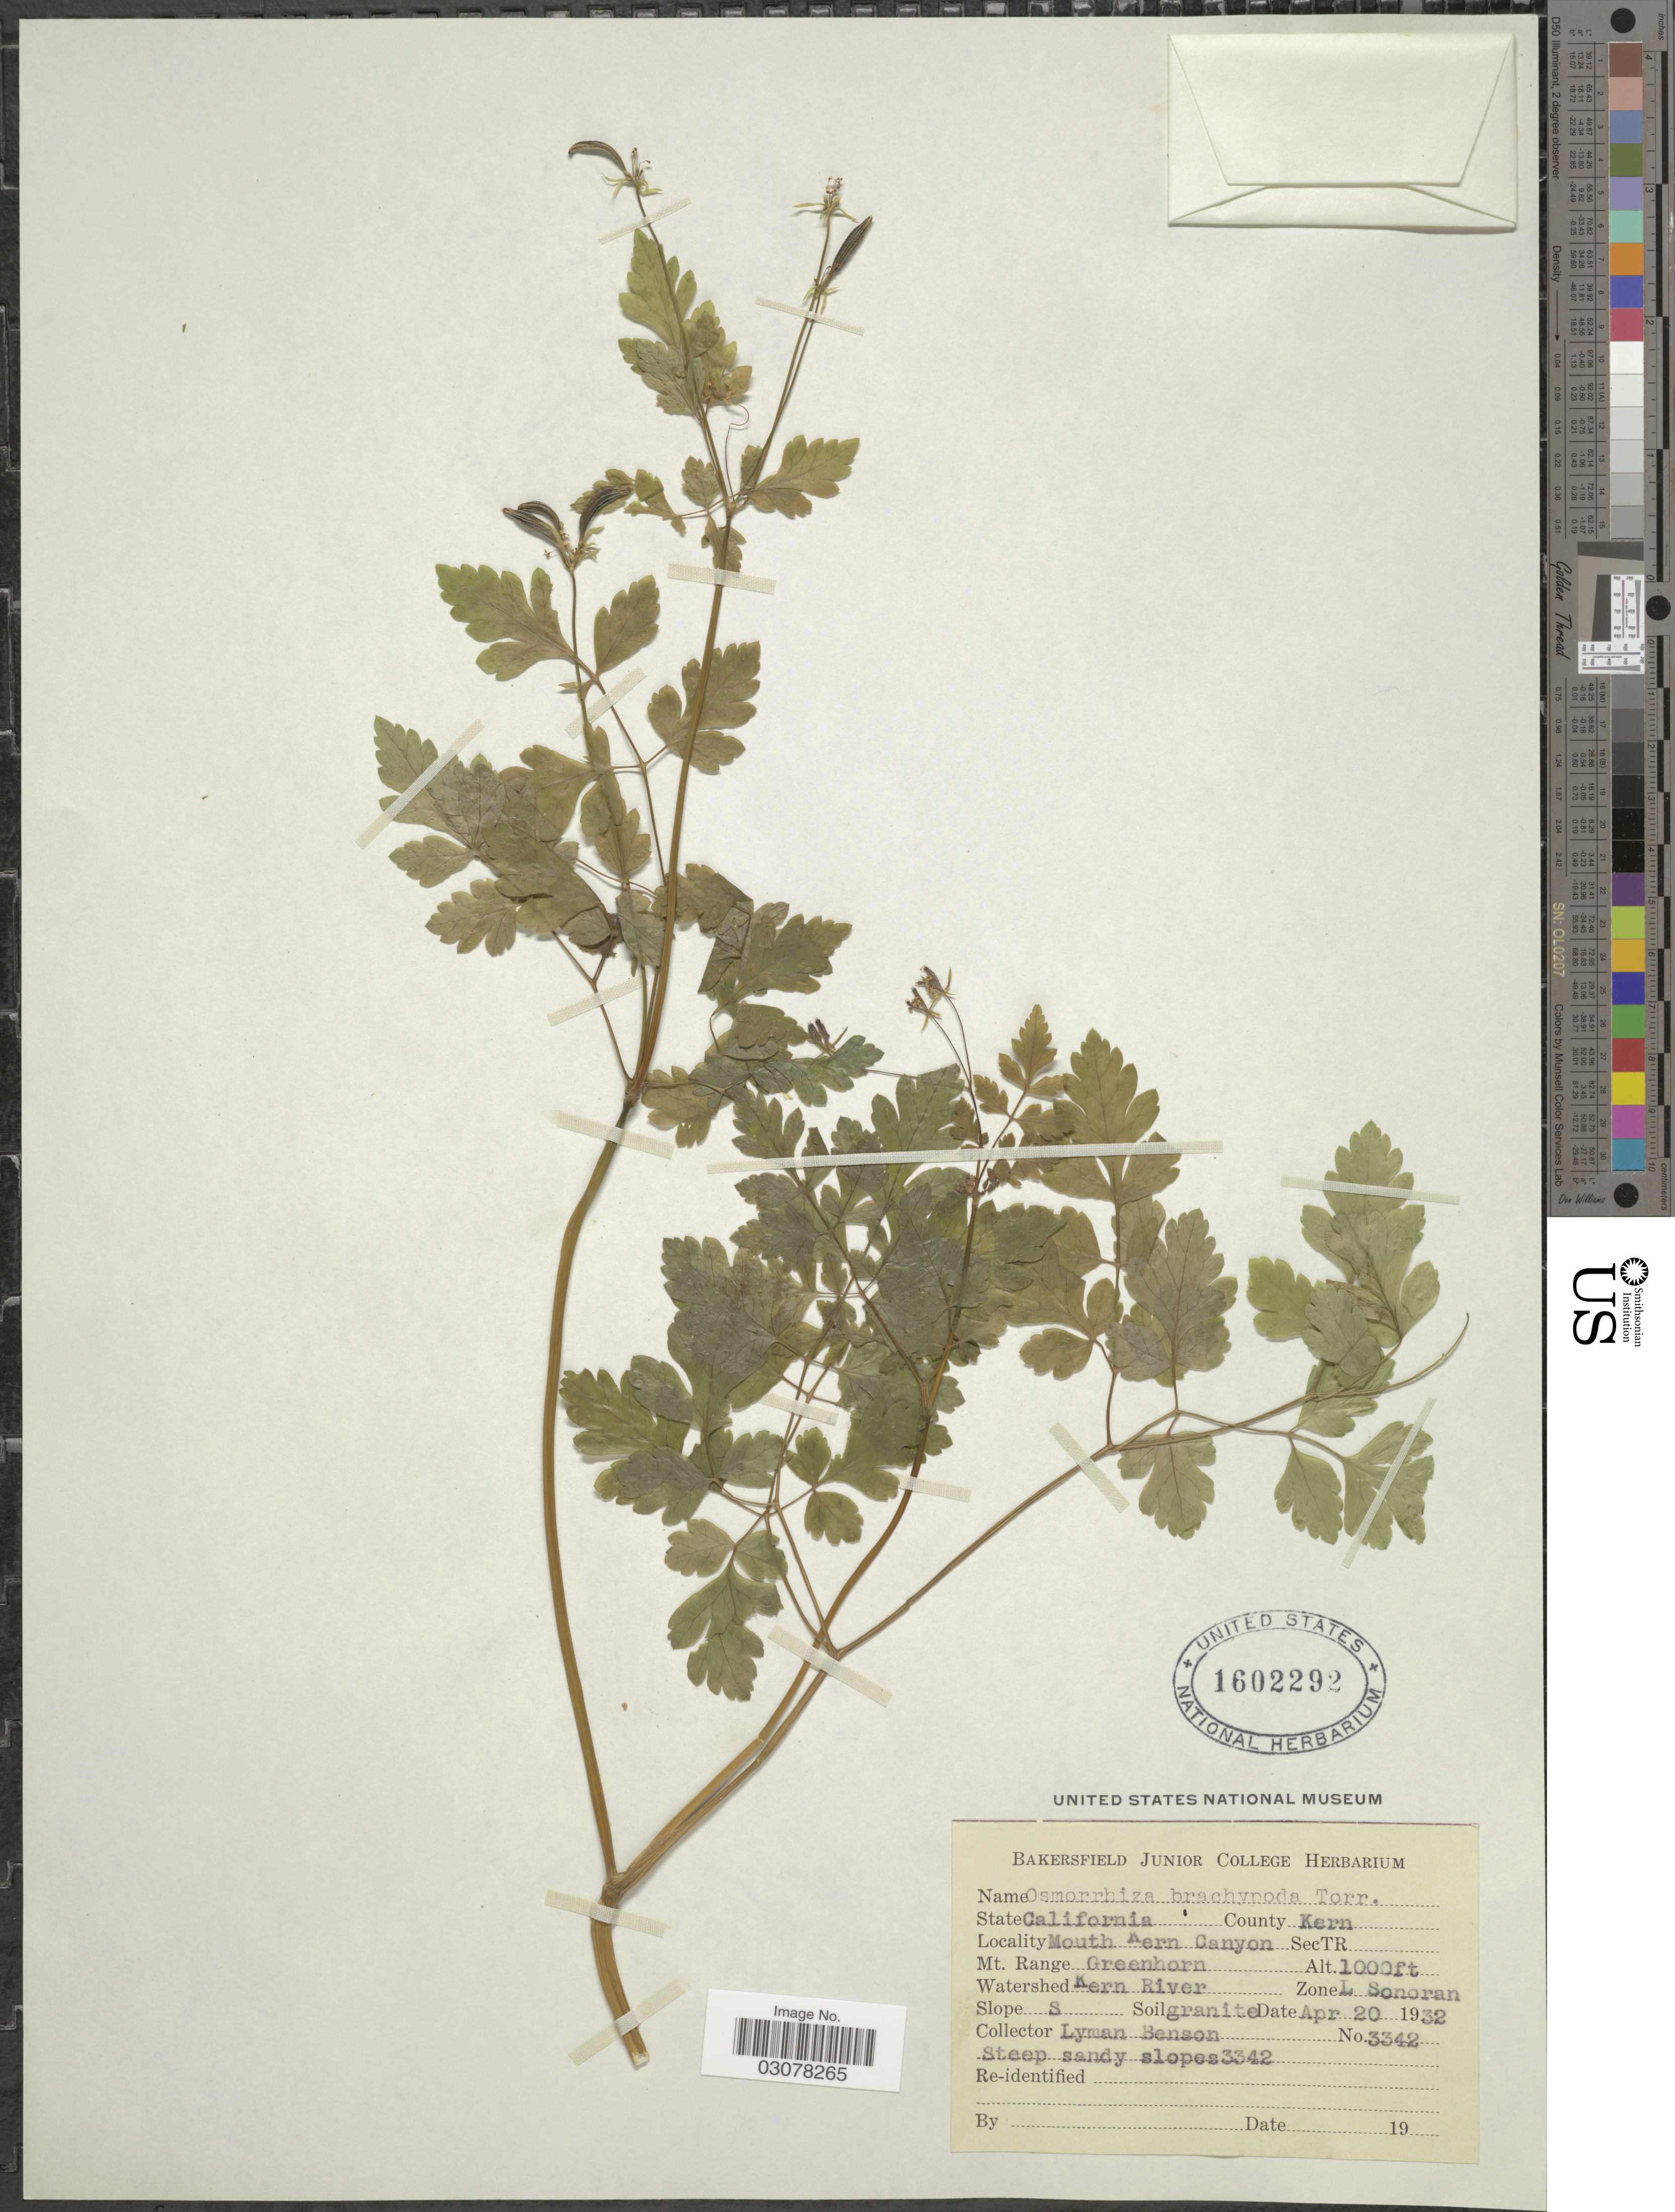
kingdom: Plantae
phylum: Tracheophyta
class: Magnoliopsida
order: Apiales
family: Apiaceae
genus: Osmorhiza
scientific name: Osmorhiza brachypoda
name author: Torr. ex Durand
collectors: L. D. Benson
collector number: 3342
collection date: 1932-04-20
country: United States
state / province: California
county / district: Kern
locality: County Kern. Mouth Kern Canyon. Sec TR. Mt. Range Greenhorn. Watershed Kern River. Zone L Sonoran. Slope S.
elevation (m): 305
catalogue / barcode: US 1602292